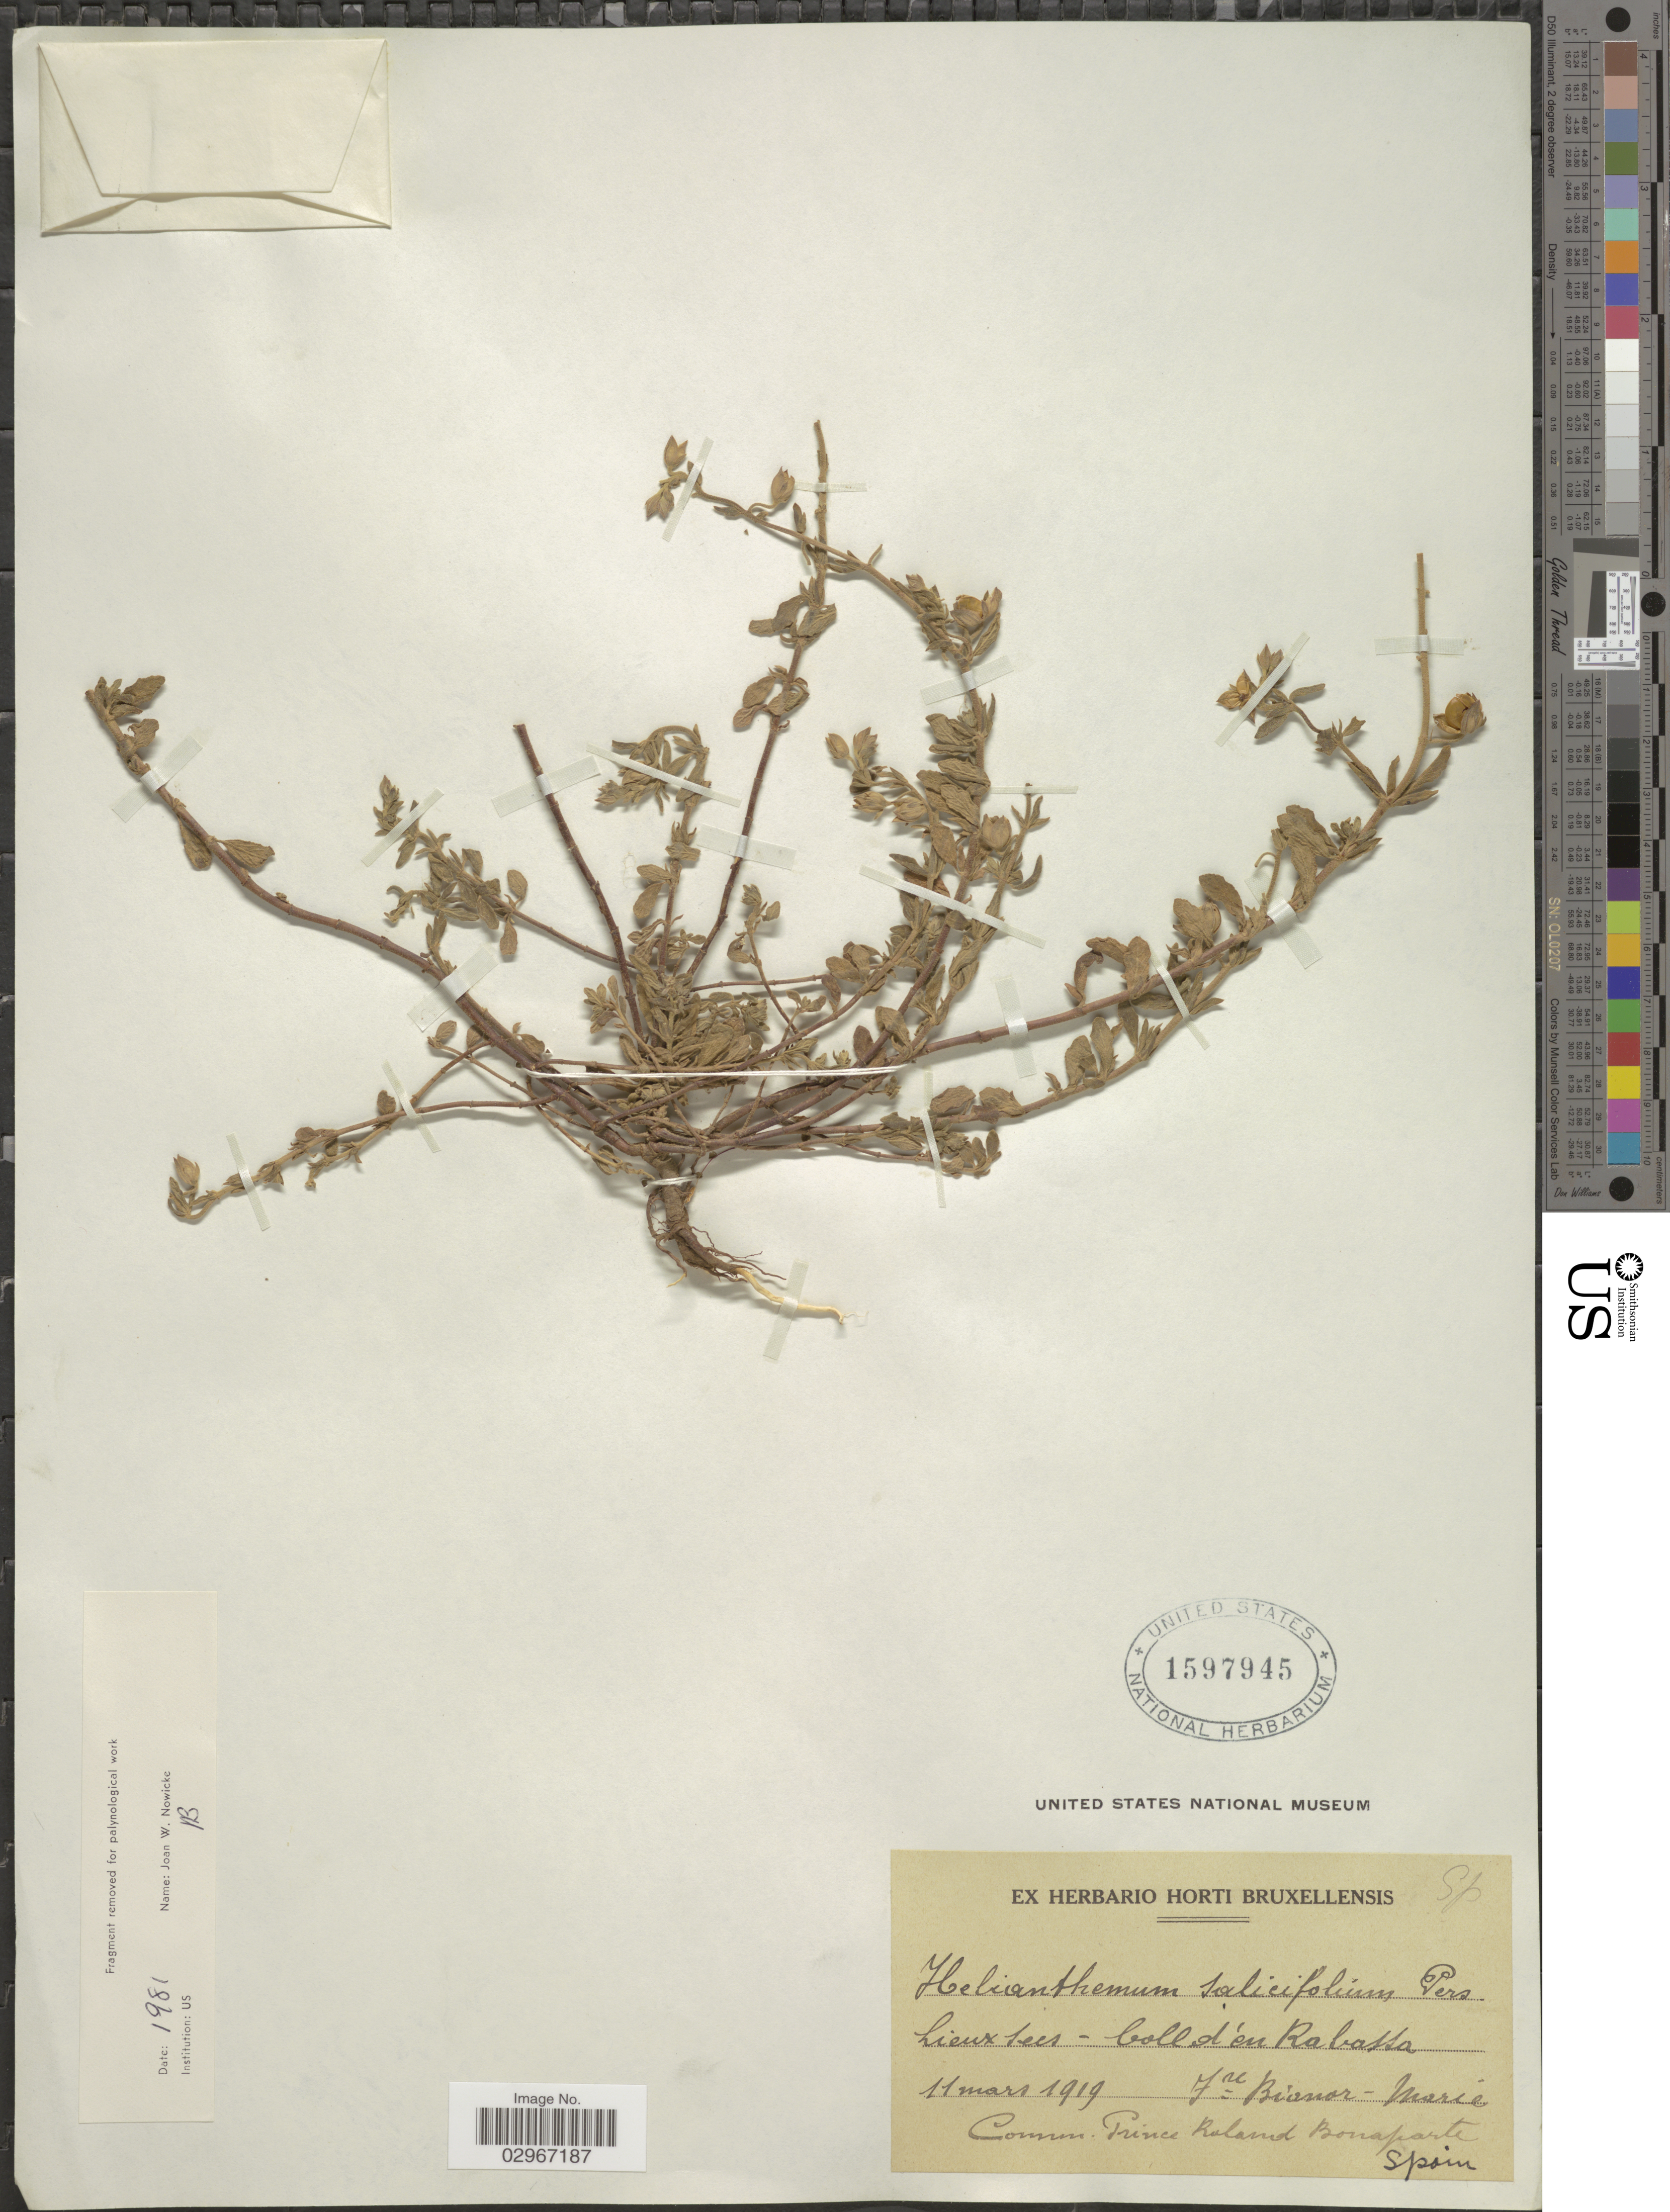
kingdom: Plantae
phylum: Tracheophyta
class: Magnoliopsida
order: Malvales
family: Cistaceae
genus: Helianthemum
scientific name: Helianthemum salicifolium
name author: (L.) Mill.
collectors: F. Bianor-Marie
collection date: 1919-03-11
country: Spain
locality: Lieux secs - Coll d'en Rabassa.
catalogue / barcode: US 1597945